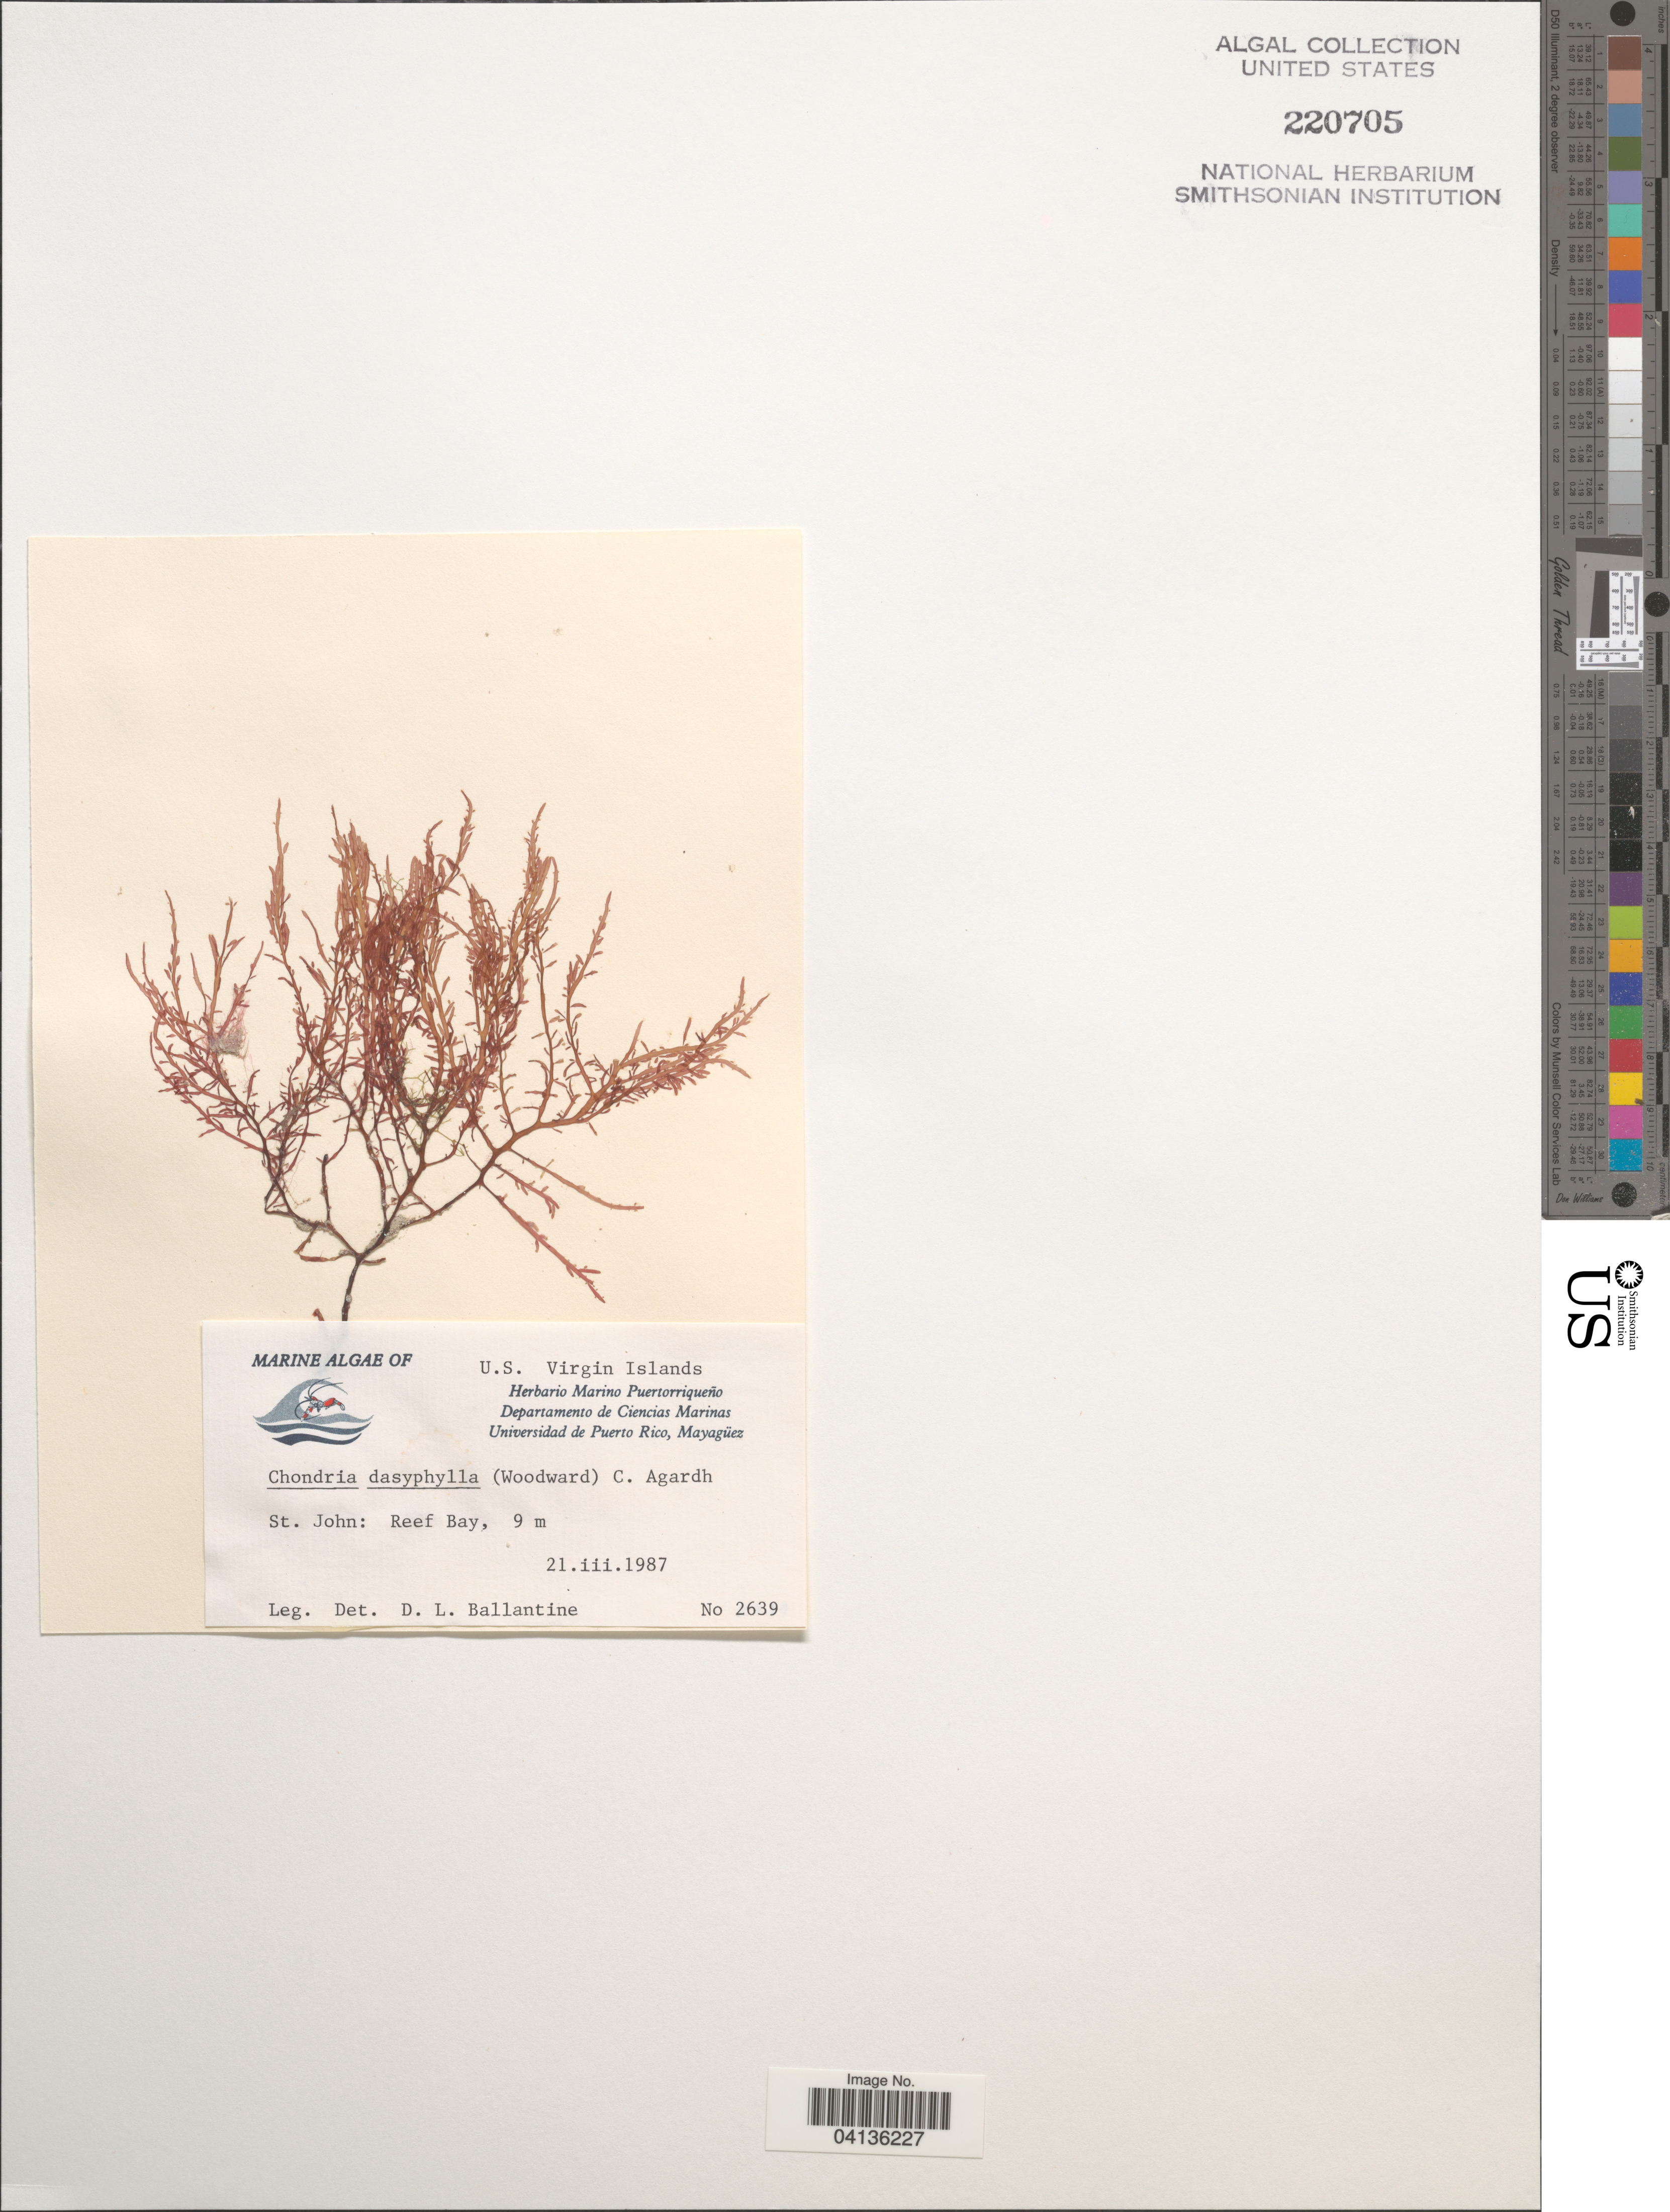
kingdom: Plantae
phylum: Rhodophyta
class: Florideophyceae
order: Ceramiales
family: Rhodomelaceae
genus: Chondria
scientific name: Chondria dasyphylla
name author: (Woodw.) C. Agardh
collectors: D.L. Ballantine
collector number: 2639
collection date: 1987-03-21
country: U.S. Virgin Islands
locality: St. John: Reef Bay.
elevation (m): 9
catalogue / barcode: US 220705